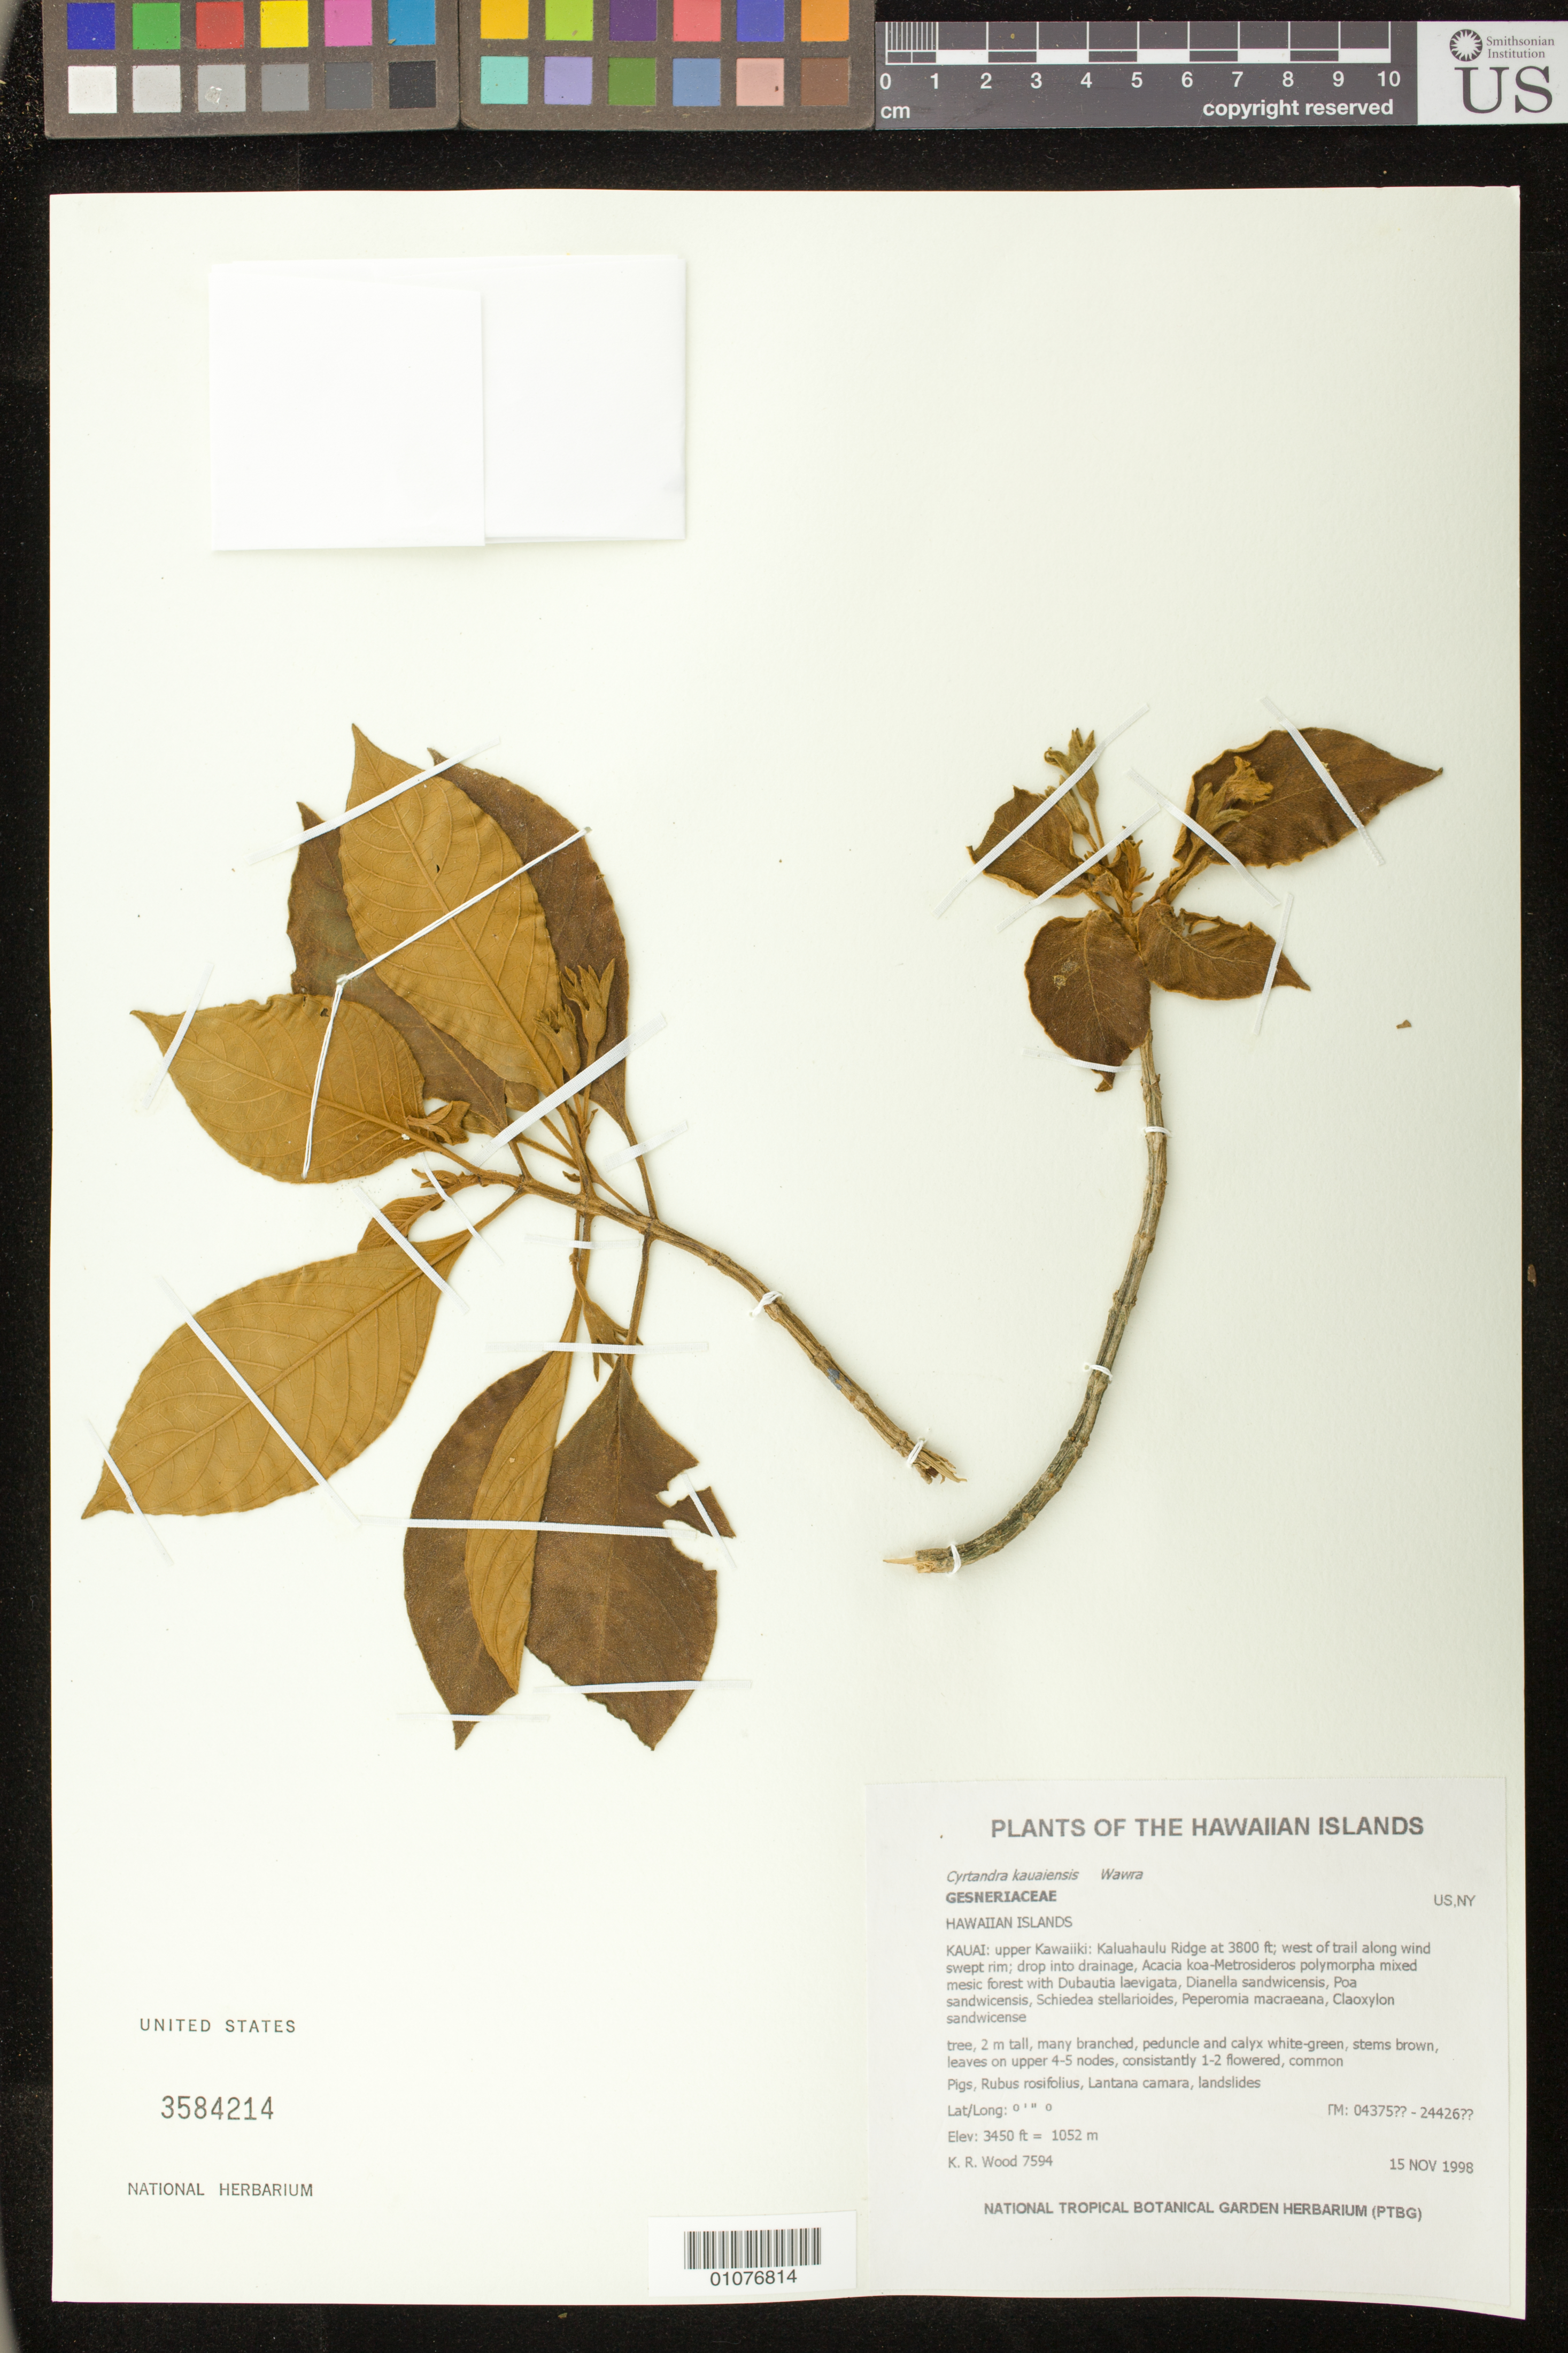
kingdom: Plantae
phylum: Tracheophyta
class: Magnoliopsida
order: Lamiales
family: Gesneriaceae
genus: Cyrtandra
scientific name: Cyrtandra kauaiensis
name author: Wawra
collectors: K. R. Wood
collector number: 7594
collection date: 1998-11-15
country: United States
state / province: Hawaii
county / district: Kauai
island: Kaua'i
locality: Upper Kawaiiki: Kaluahaulu Ridge at 3800 ft; W of trail along windswept rim; drop into drainage.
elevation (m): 1052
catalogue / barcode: US 3584214